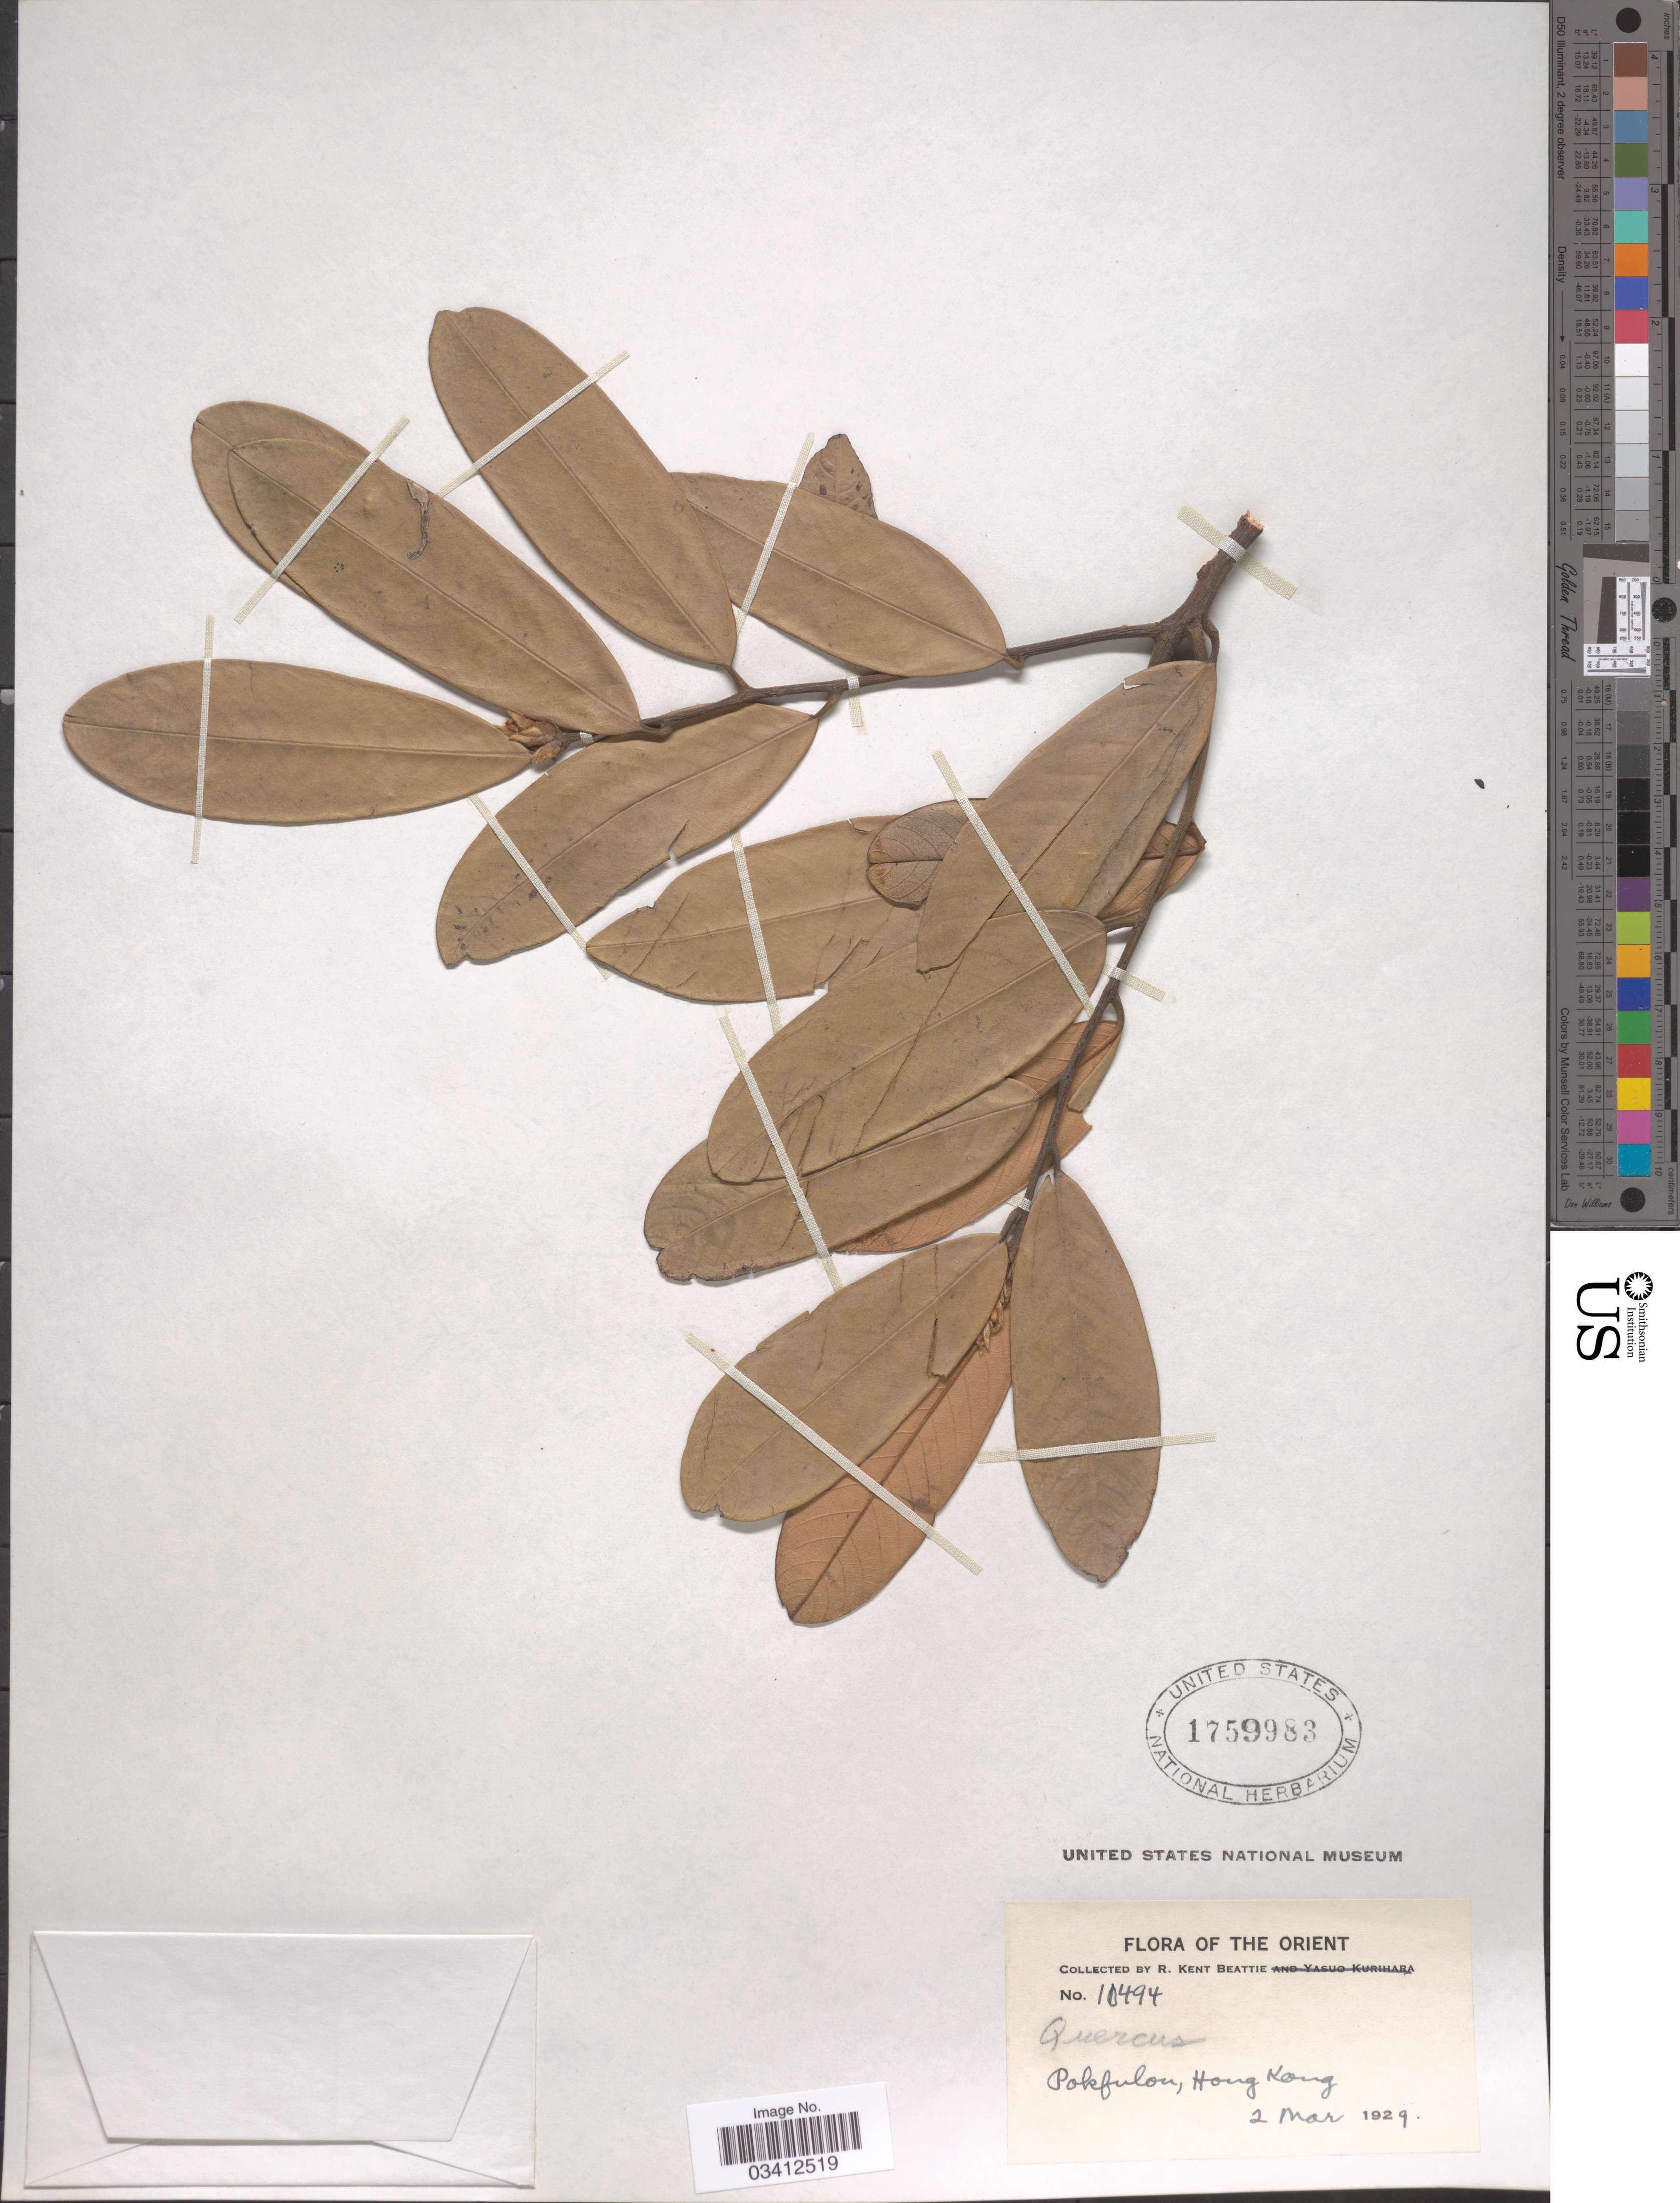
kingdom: Plantae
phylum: Tracheophyta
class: Magnoliopsida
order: Fagales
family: Fagaceae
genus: Quercus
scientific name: Quercus sp.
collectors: R. K. Beattie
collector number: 10494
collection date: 1929-03-02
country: China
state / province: Hong Kong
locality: The Orient. Pokfulon.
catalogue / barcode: US 1759983